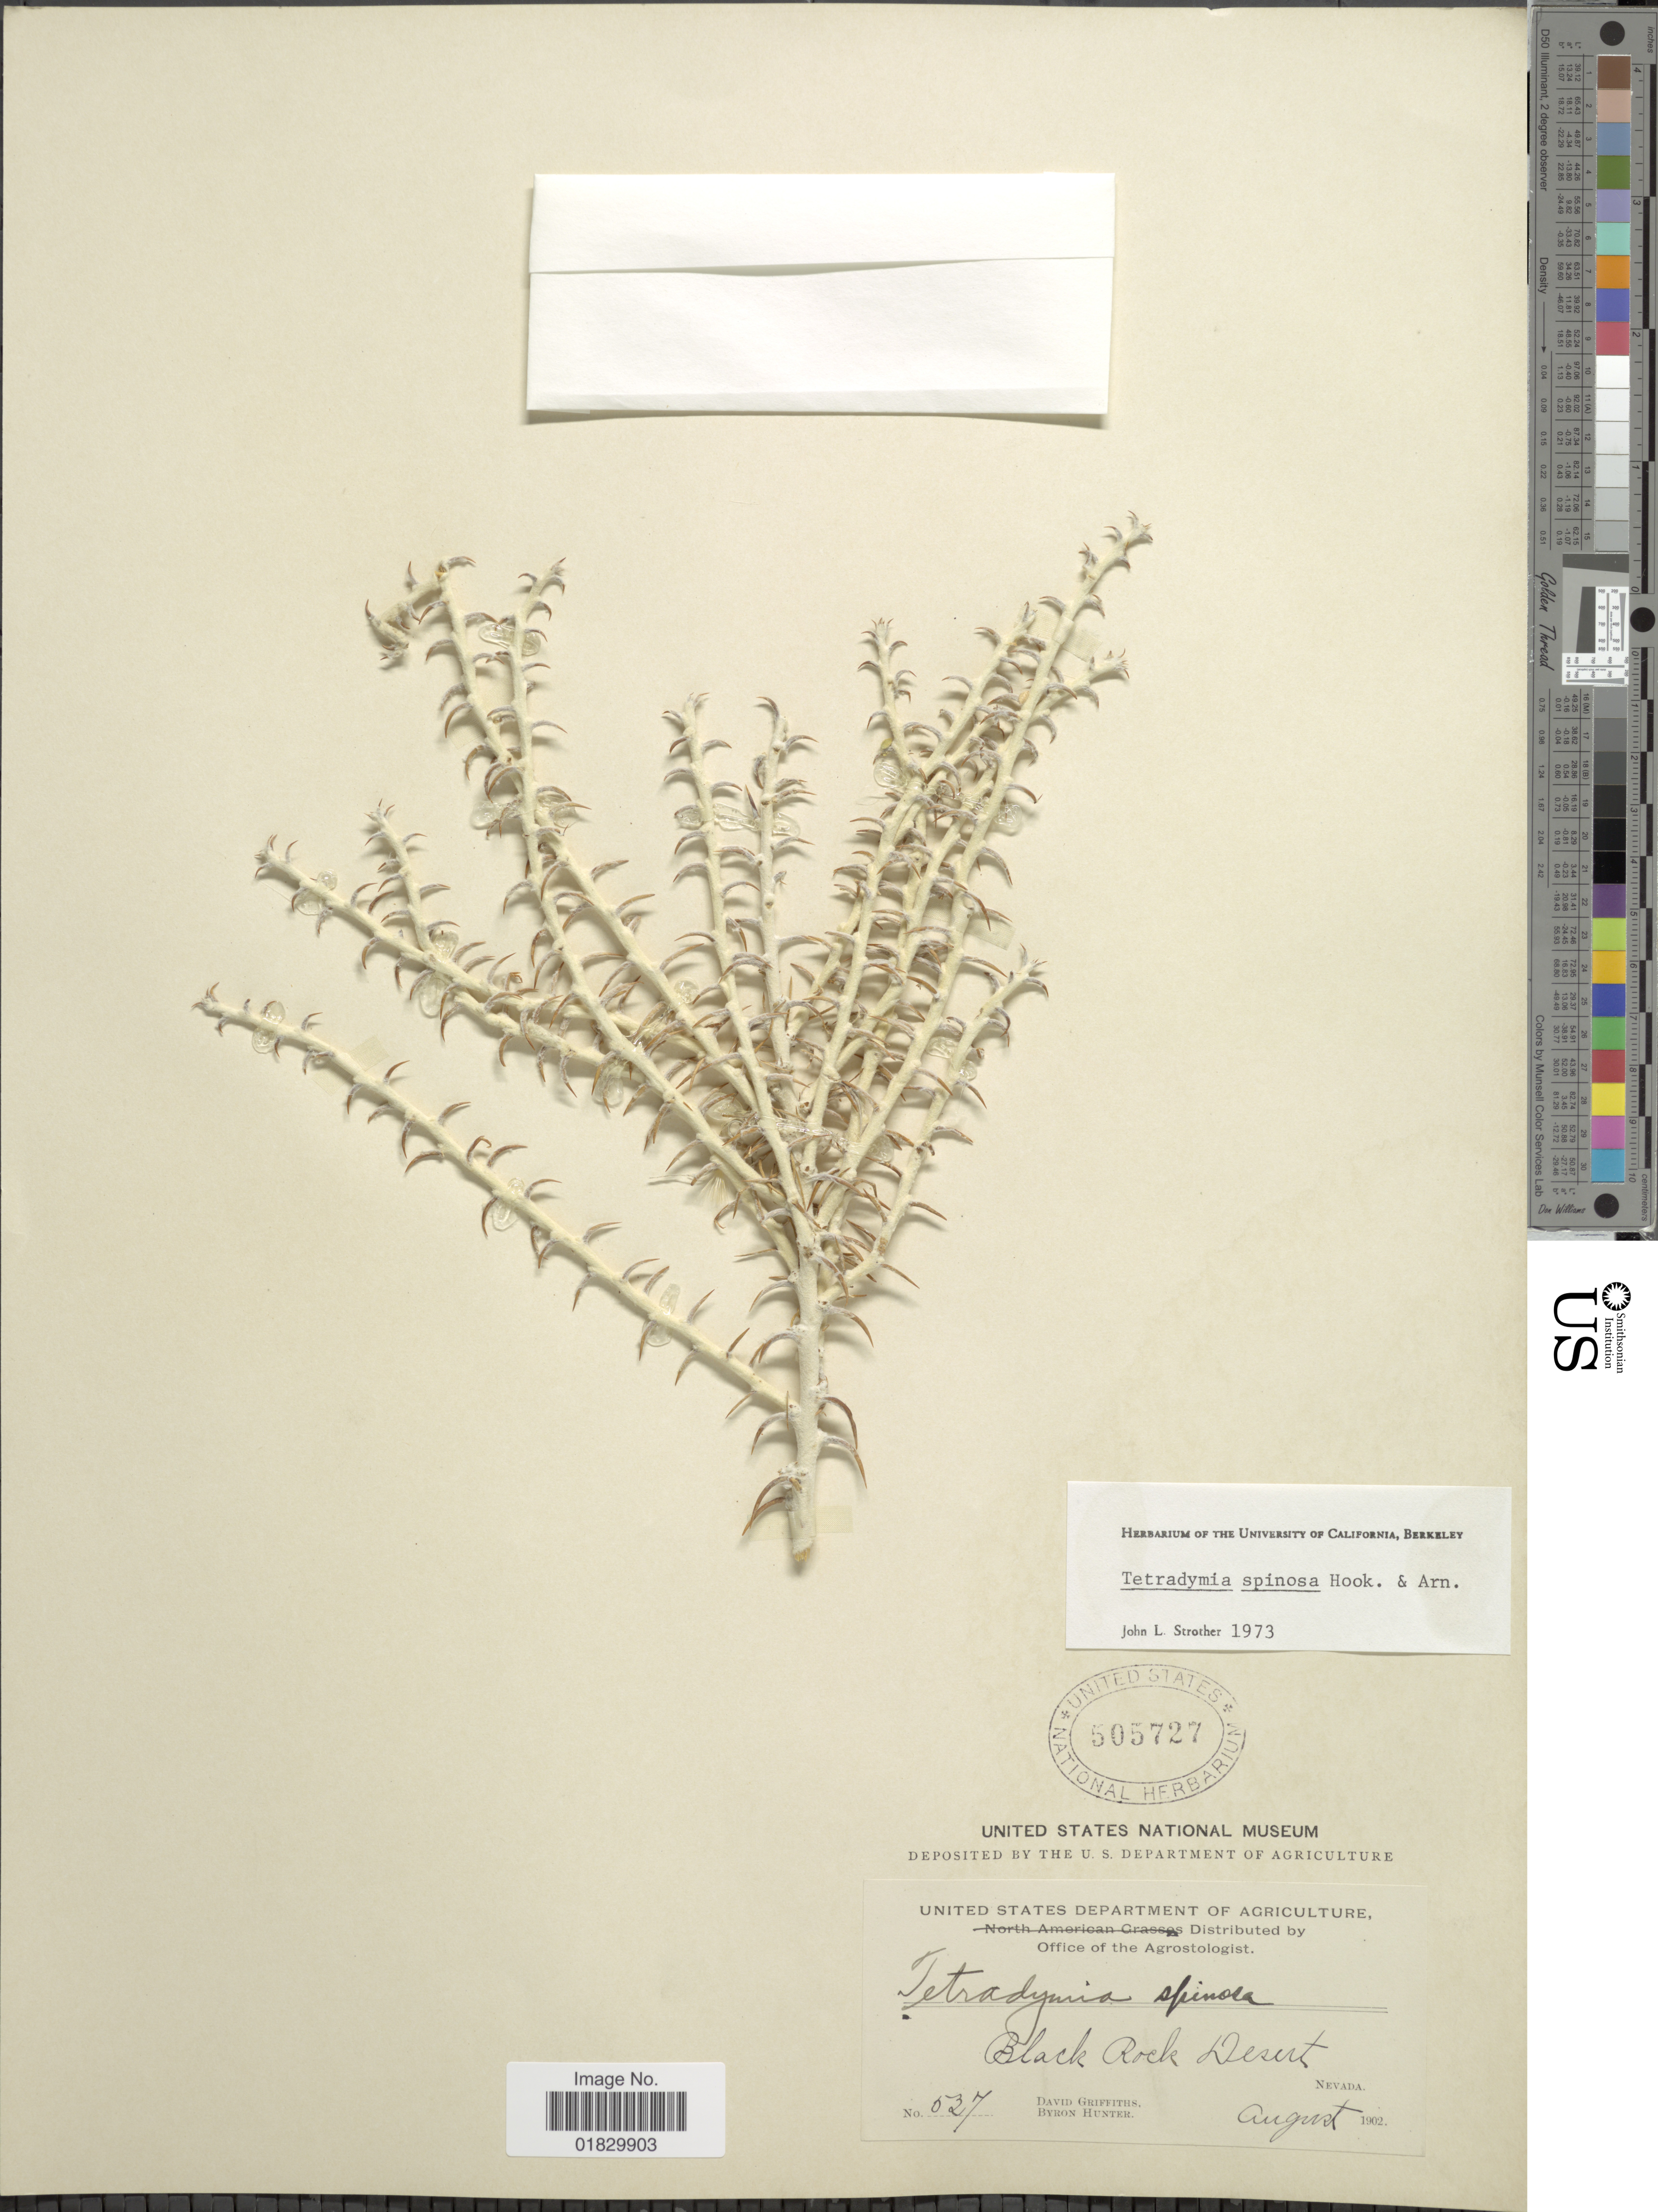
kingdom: Plantae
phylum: Tracheophyta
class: Magnoliopsida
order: Asterales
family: Asteraceae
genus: Tetradymia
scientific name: Tetradymia spinosa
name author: Hook. & Arn.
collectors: D. Griffiths & B. Hunter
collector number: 527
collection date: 1902-08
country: United States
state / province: Nevada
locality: Black Rock Desert, Nevada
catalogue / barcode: US 505727